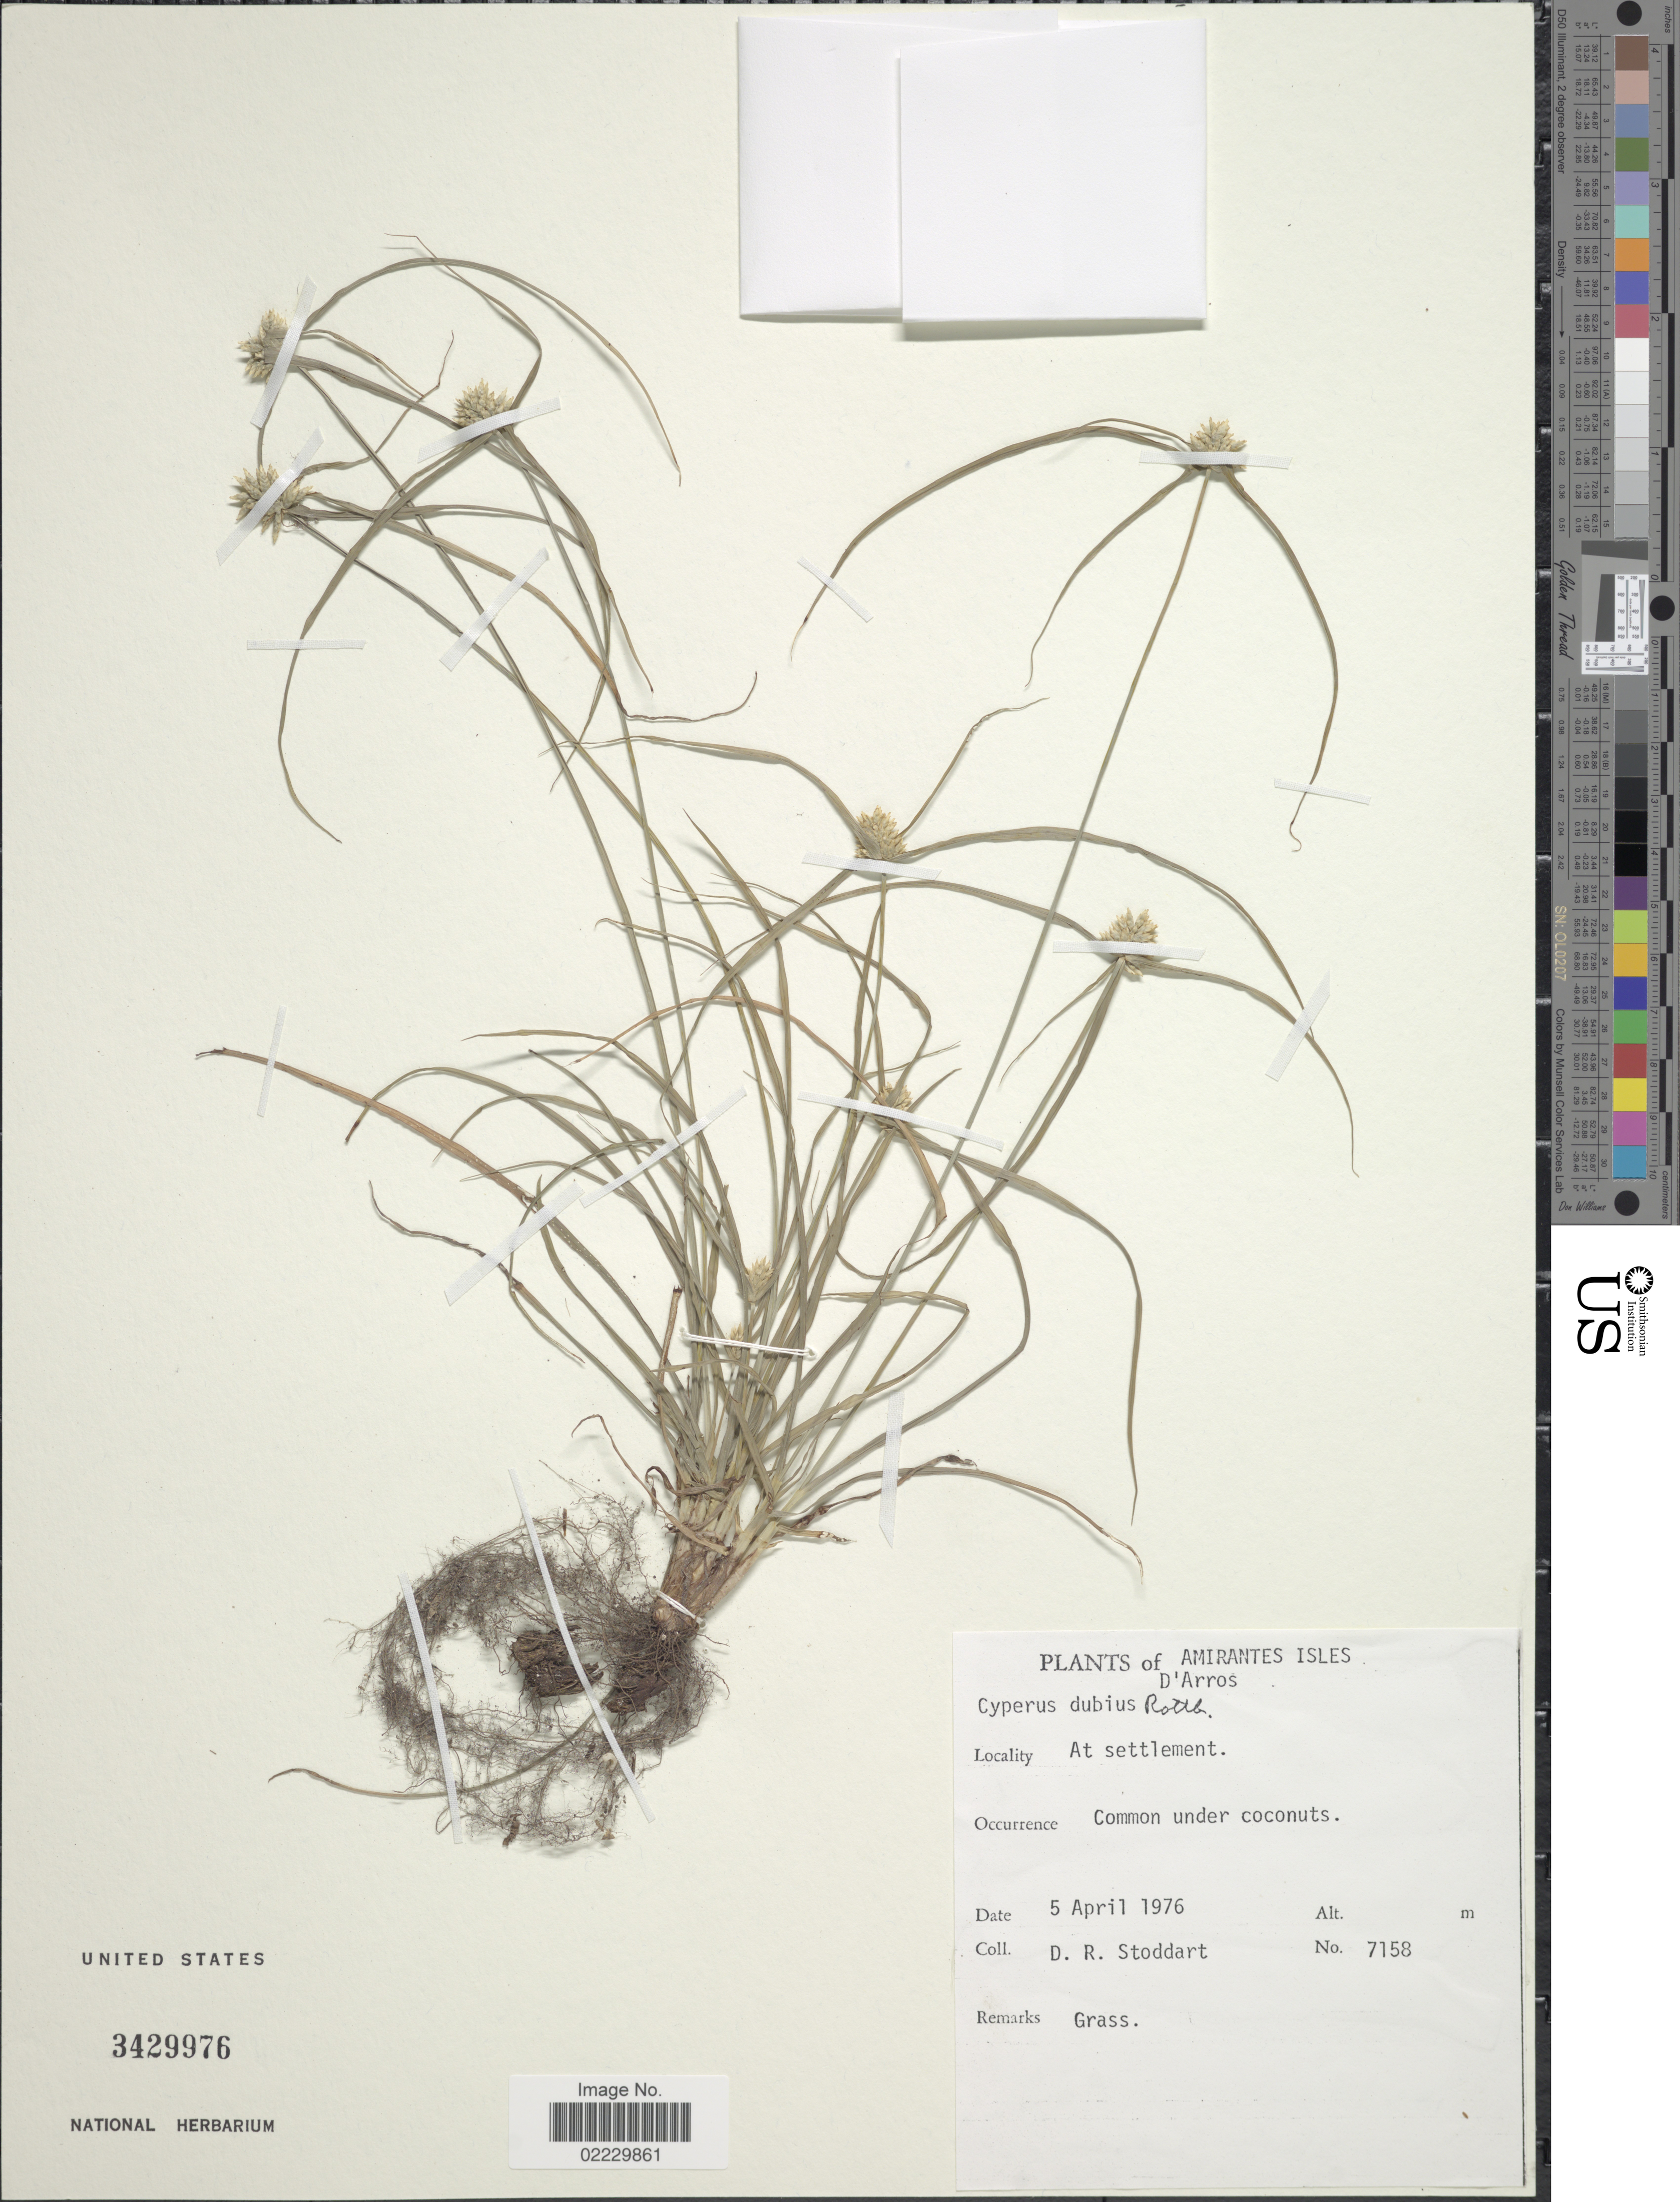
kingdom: Plantae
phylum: Tracheophyta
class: Liliopsida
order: Poales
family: Cyperaceae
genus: Cyperus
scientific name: Cyperus dubius Rottb. var. dubius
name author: Rottb.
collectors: D. R. Stoddart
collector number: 7158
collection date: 1976-04-05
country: Seychelles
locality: Amirantes Isles. D'Arros, at settlement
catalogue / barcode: US 3429976